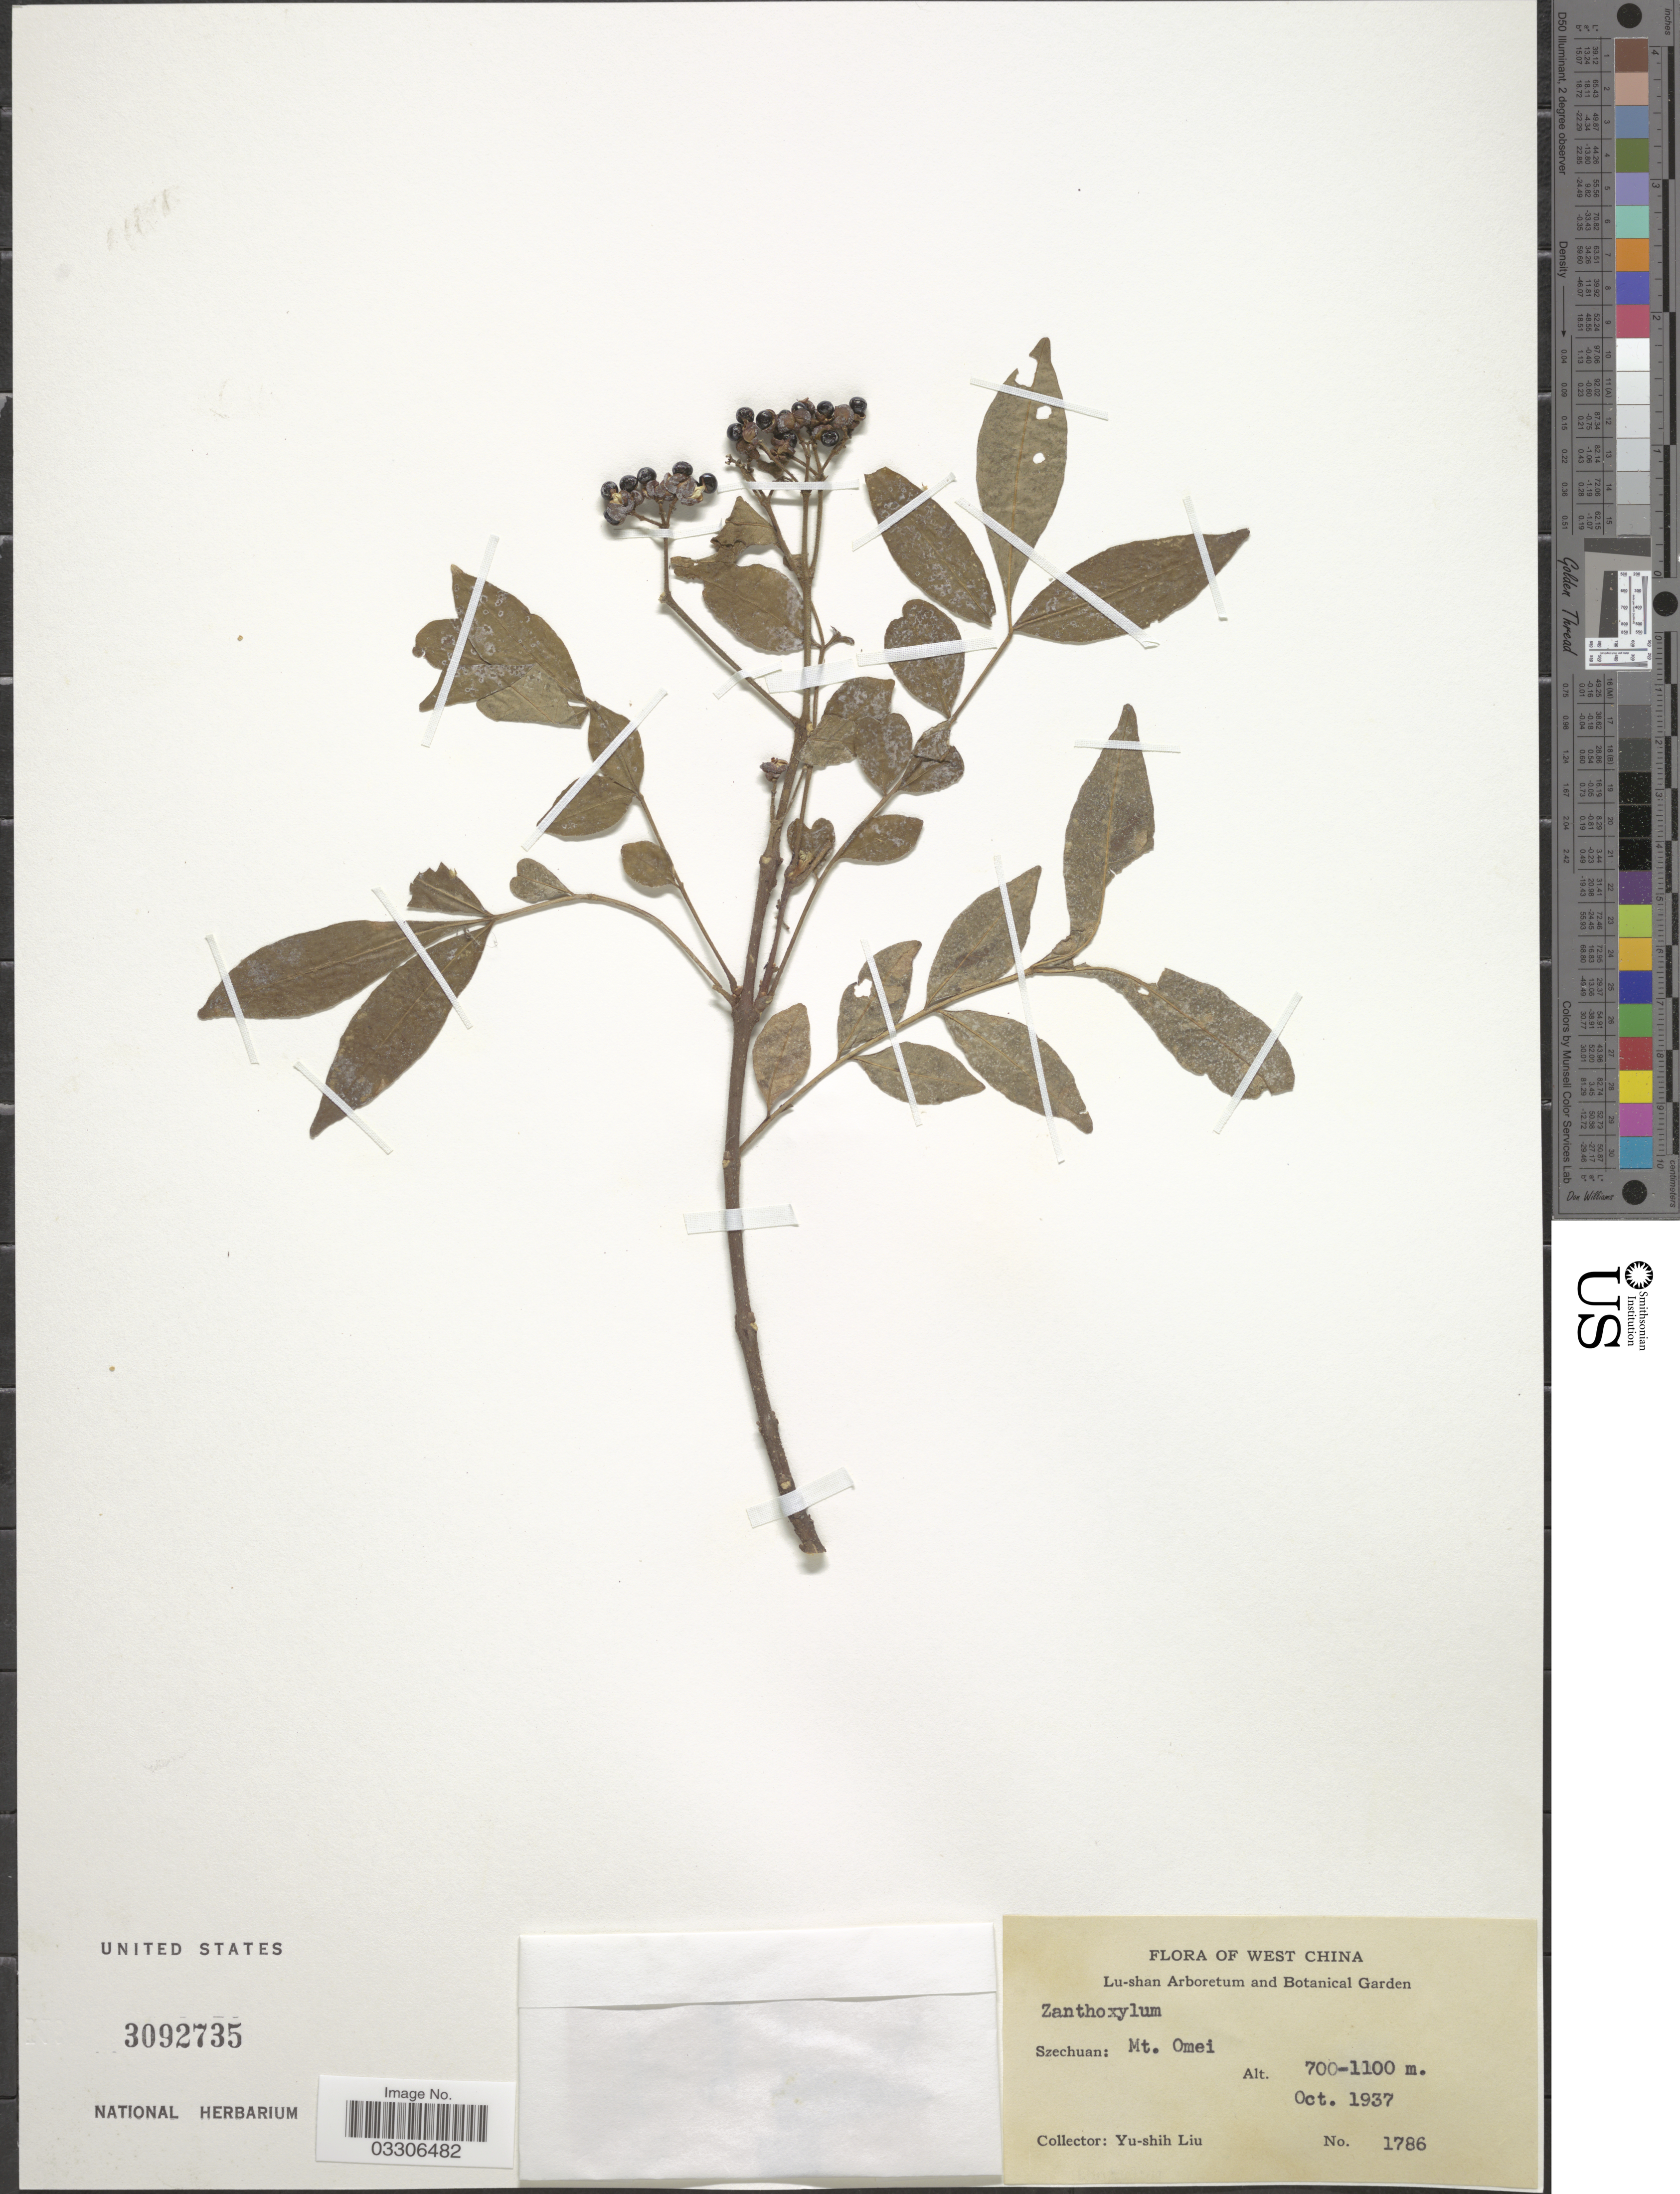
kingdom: Plantae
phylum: Tracheophyta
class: Magnoliopsida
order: Sapindales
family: Rutaceae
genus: Zanthoxylum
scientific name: Zanthoxylum sp.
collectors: Y.-S. Liu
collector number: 1786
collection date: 1937-10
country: China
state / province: Sichuan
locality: West China. Szechuan: Mt. Omei.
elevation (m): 700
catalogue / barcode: US 3092735